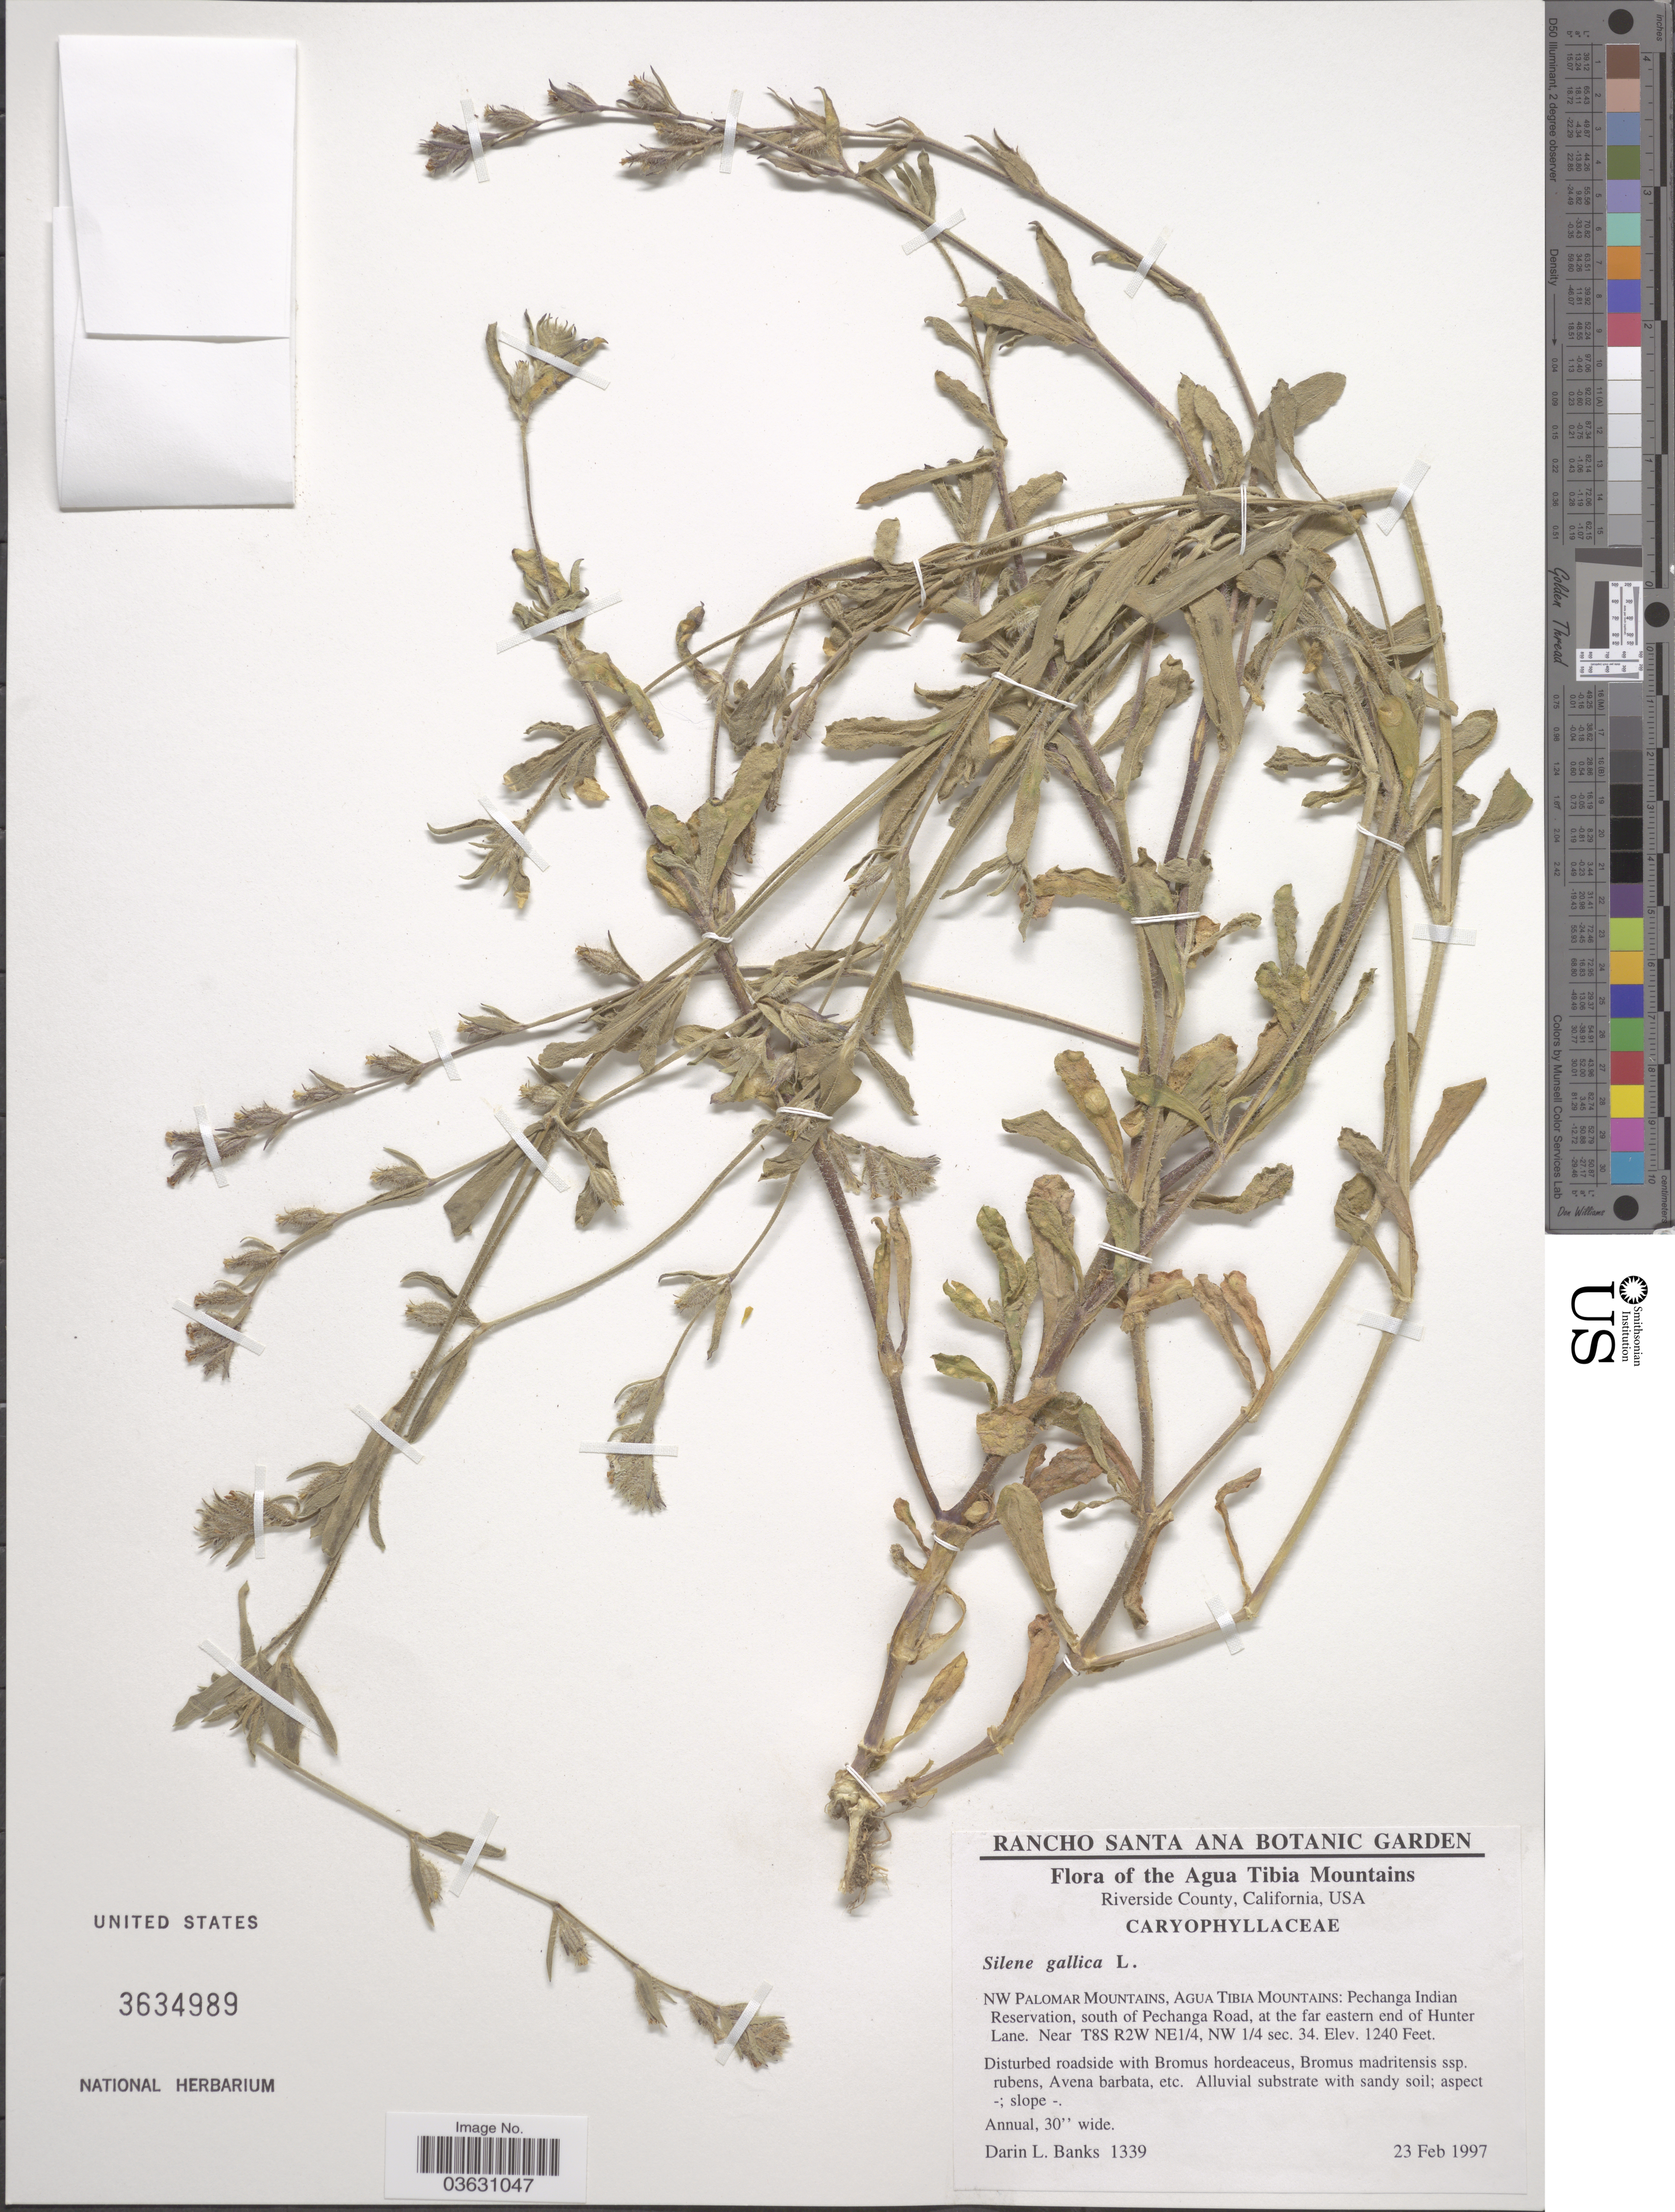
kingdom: Plantae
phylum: Tracheophyta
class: Magnoliopsida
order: Caryophyllales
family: Caryophyllaceae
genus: Silene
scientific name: Silene gallica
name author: L.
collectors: D. Banks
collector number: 1339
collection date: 1997-02-23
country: United States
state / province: California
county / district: Riverside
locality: Agua Tibia Mountains. Riverside County. NW Palomar Mountains, Agua Tibia Mountains: Pechanga Indian Reservation, south of Pechanga Road, at the far eastern end of Hunter Lane. Near T8S R2W NE1/4, NW 1/4 sec. 34.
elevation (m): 378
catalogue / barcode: US 3634989